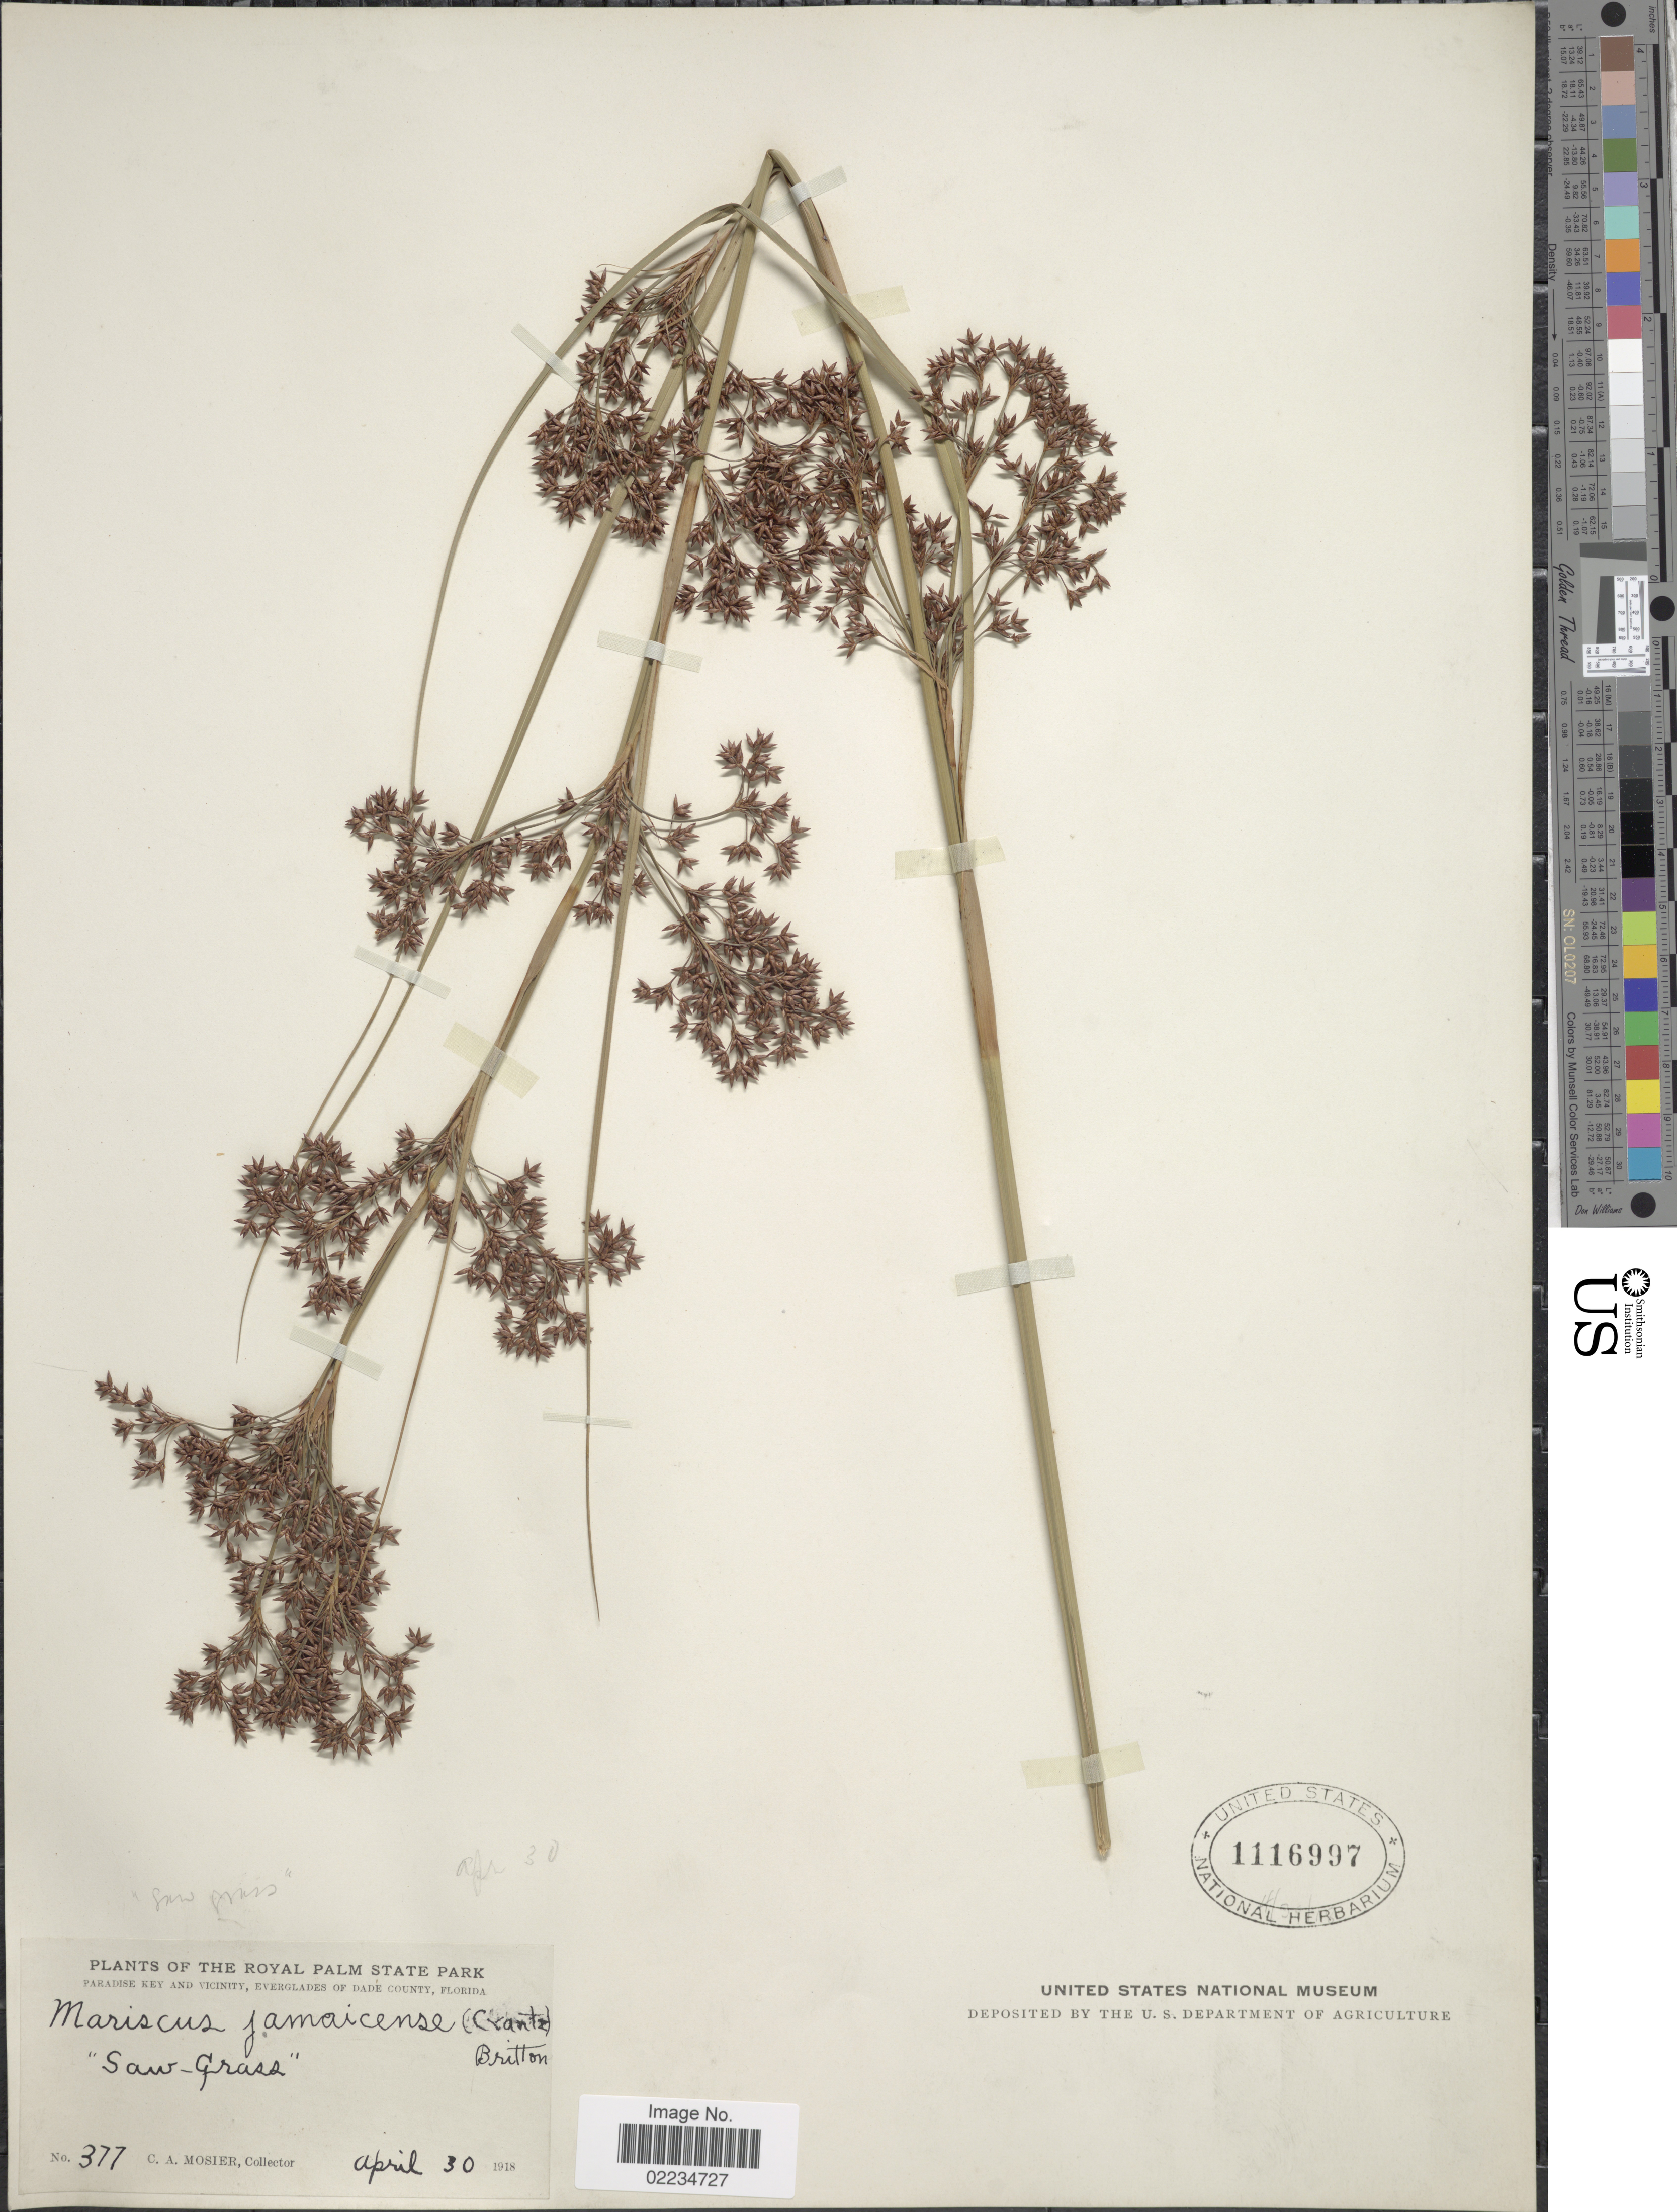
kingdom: Plantae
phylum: Tracheophyta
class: Liliopsida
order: Poales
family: Cyperaceae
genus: Cladium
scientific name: Cladium jamaicense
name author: Crantz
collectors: C. A. Mosier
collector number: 377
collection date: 1918-04-30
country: United States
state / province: Florida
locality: The Royal Palm State Park, Paradise Key and Vicinity, Everglades of Dade County, 'Saw-Grass'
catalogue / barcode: US 1116997